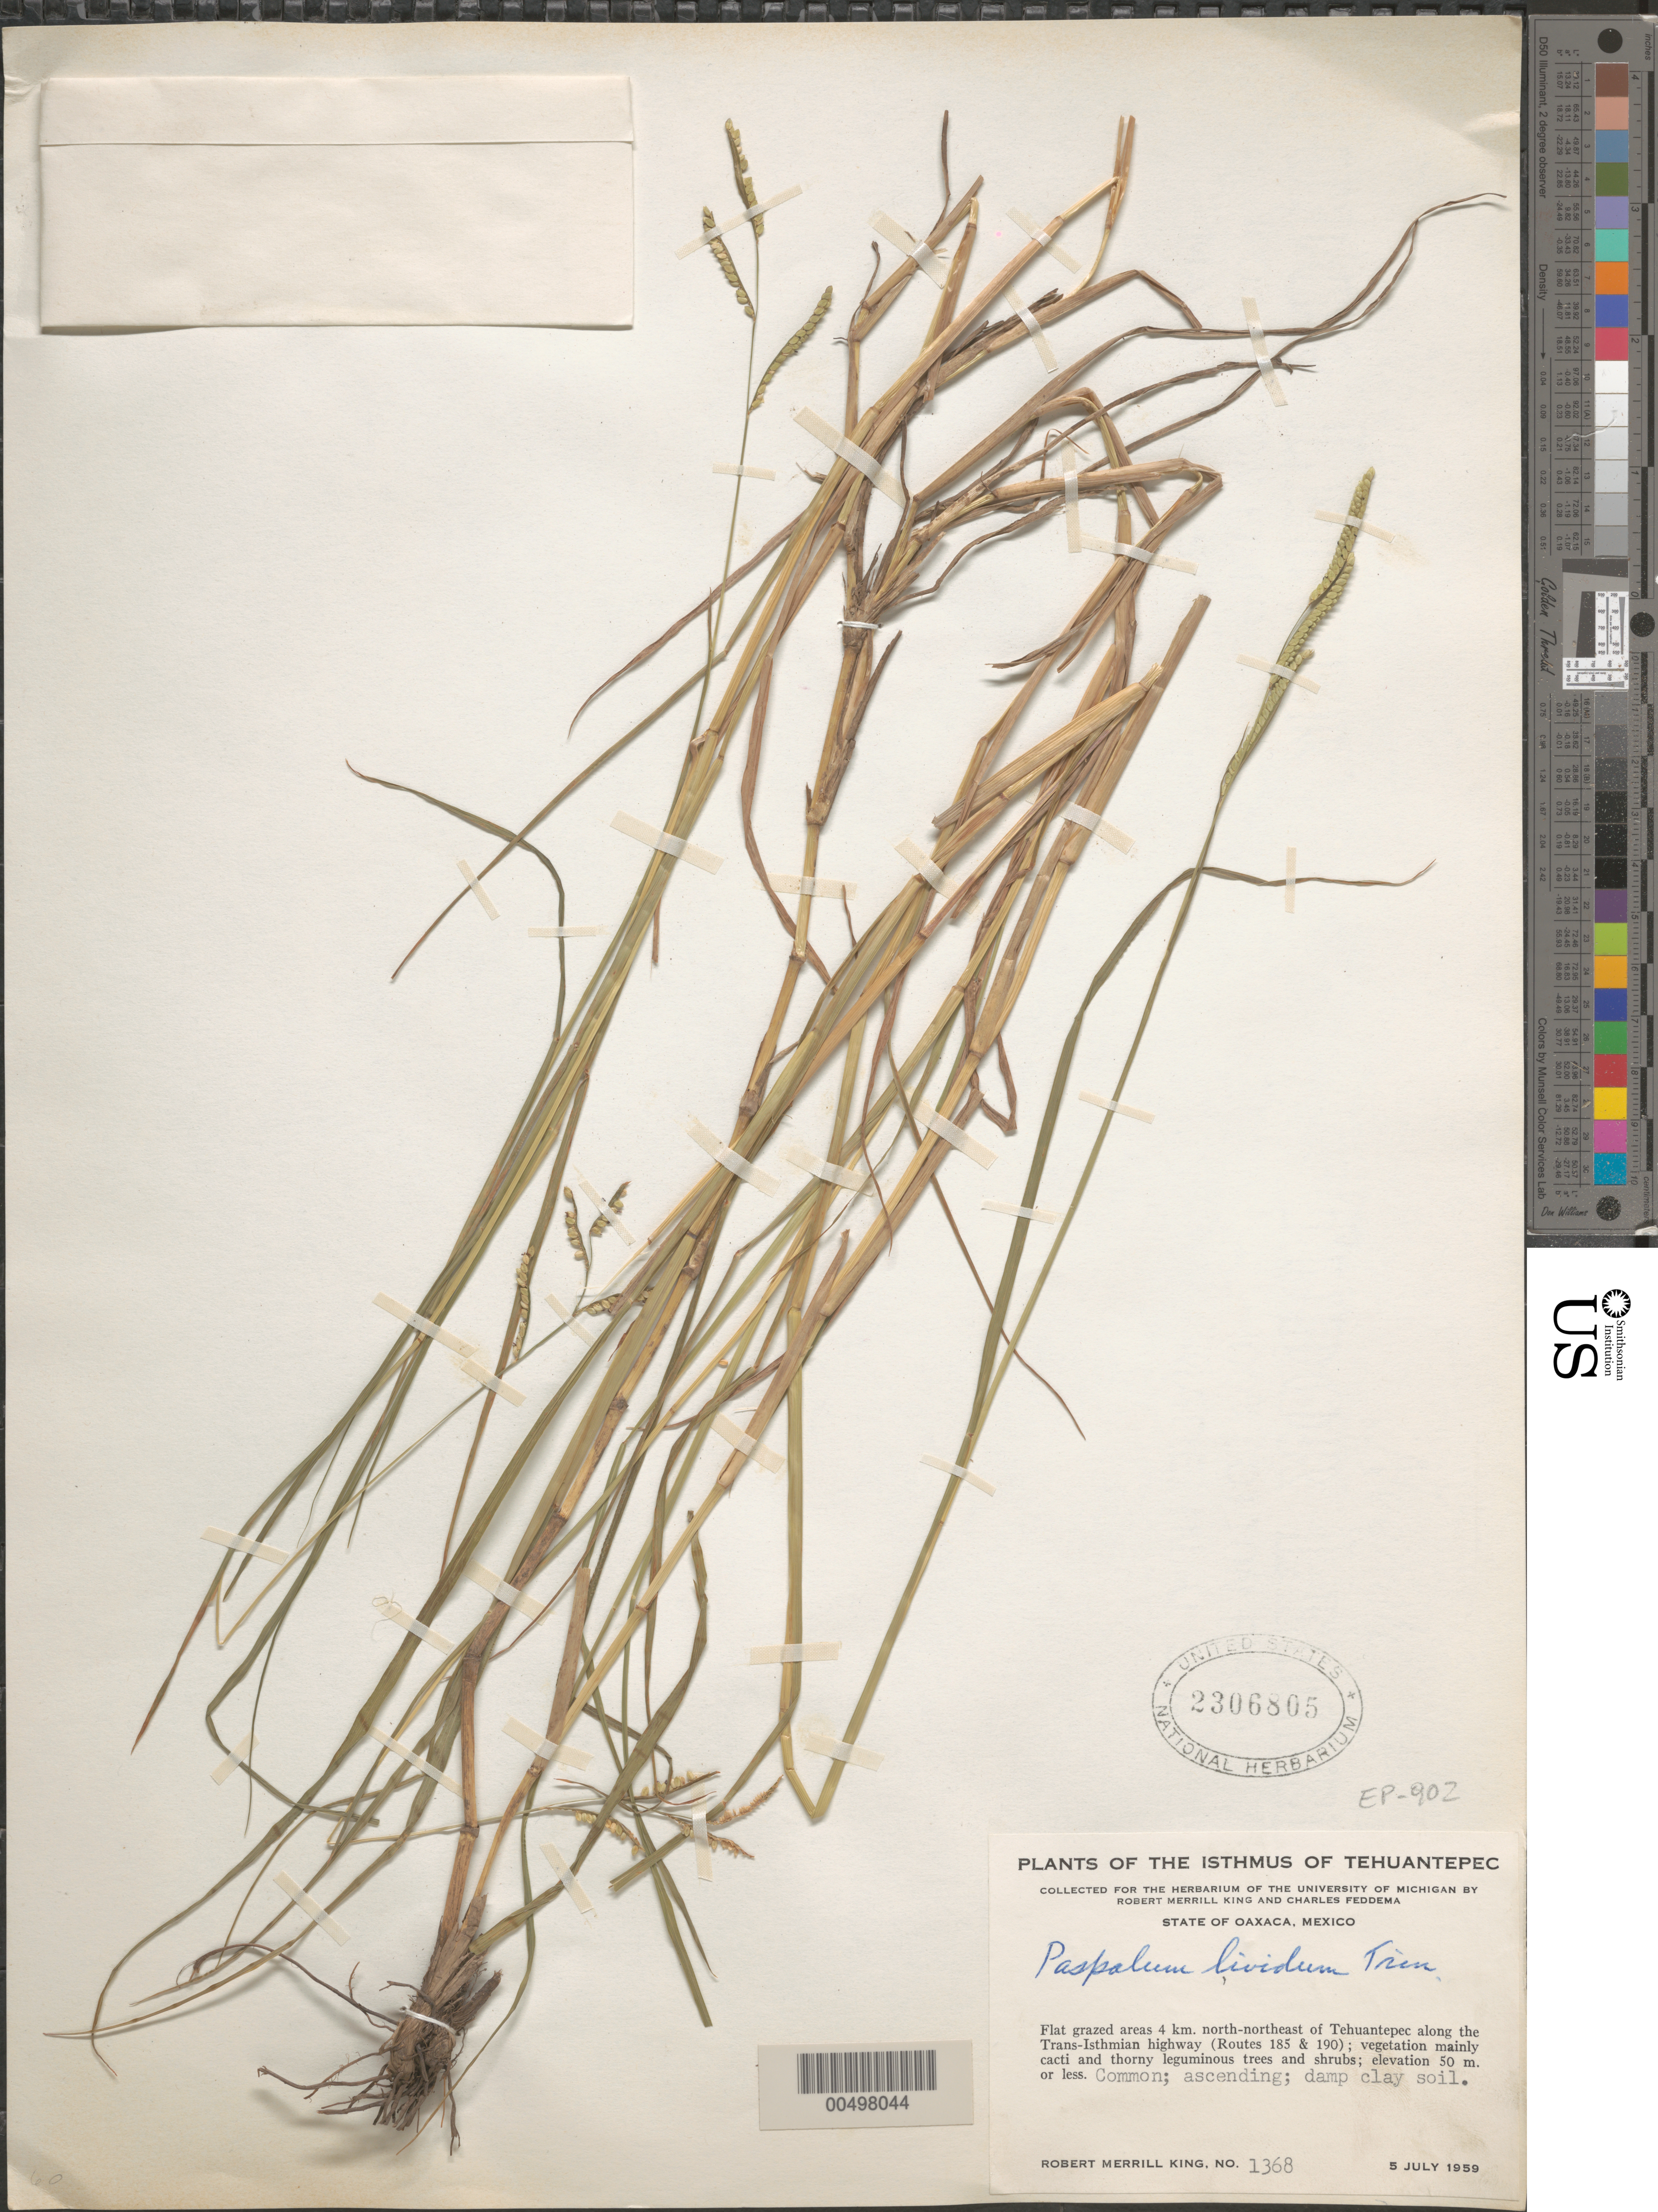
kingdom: Plantae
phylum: Tracheophyta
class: Liliopsida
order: Poales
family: Poaceae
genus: Paspalum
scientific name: Paspalum lividum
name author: Trin. in Schltdl.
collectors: R. M. King & C. Feddema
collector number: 1368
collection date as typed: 5 Jul 1959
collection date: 1959-07-05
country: Mexico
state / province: Oaxaca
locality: Isthmus of Tehuantepec, 4 km NNE of Tehauntepec along the Trans-Isthmian hwy (Routes 185 & 190)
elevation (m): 0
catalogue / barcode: US 2306805